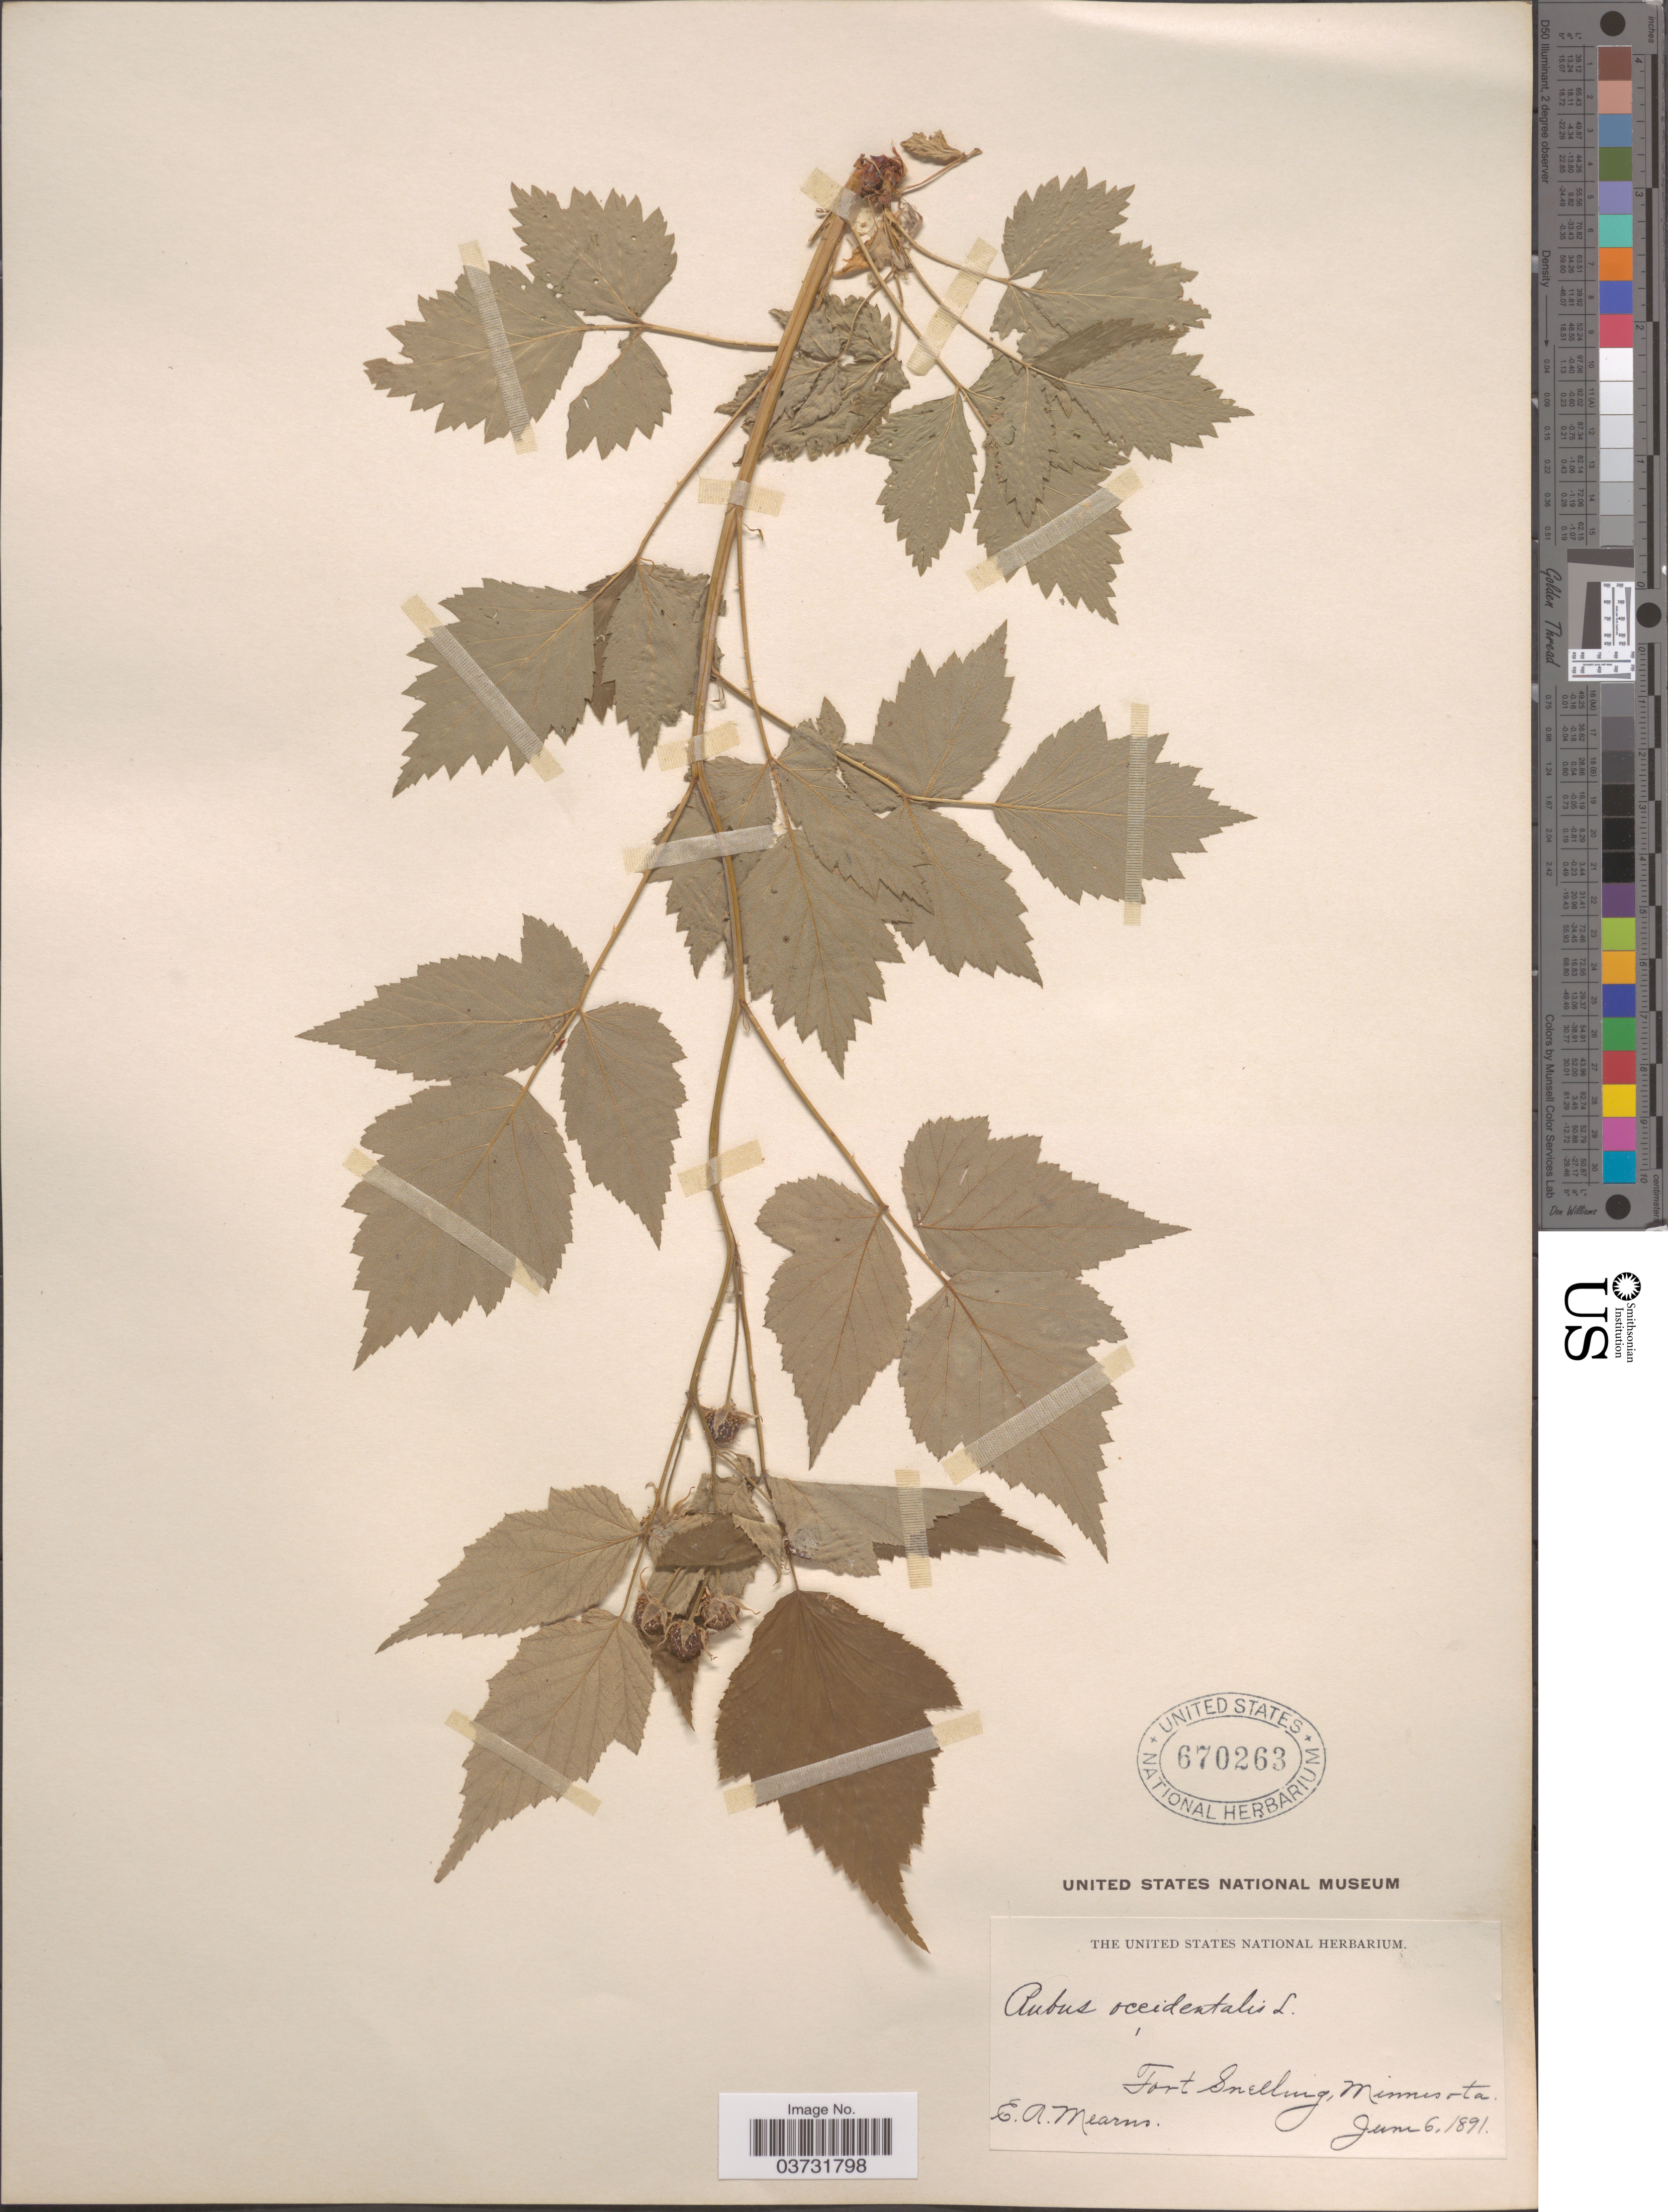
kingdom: Plantae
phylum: Tracheophyta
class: Magnoliopsida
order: Rosales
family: Rosaceae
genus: Rubus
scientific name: Rubus occidentalis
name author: L.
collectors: E. A. Mearns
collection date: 1891-06-06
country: United States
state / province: Minnesota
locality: Fort Snelling.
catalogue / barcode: US 670263